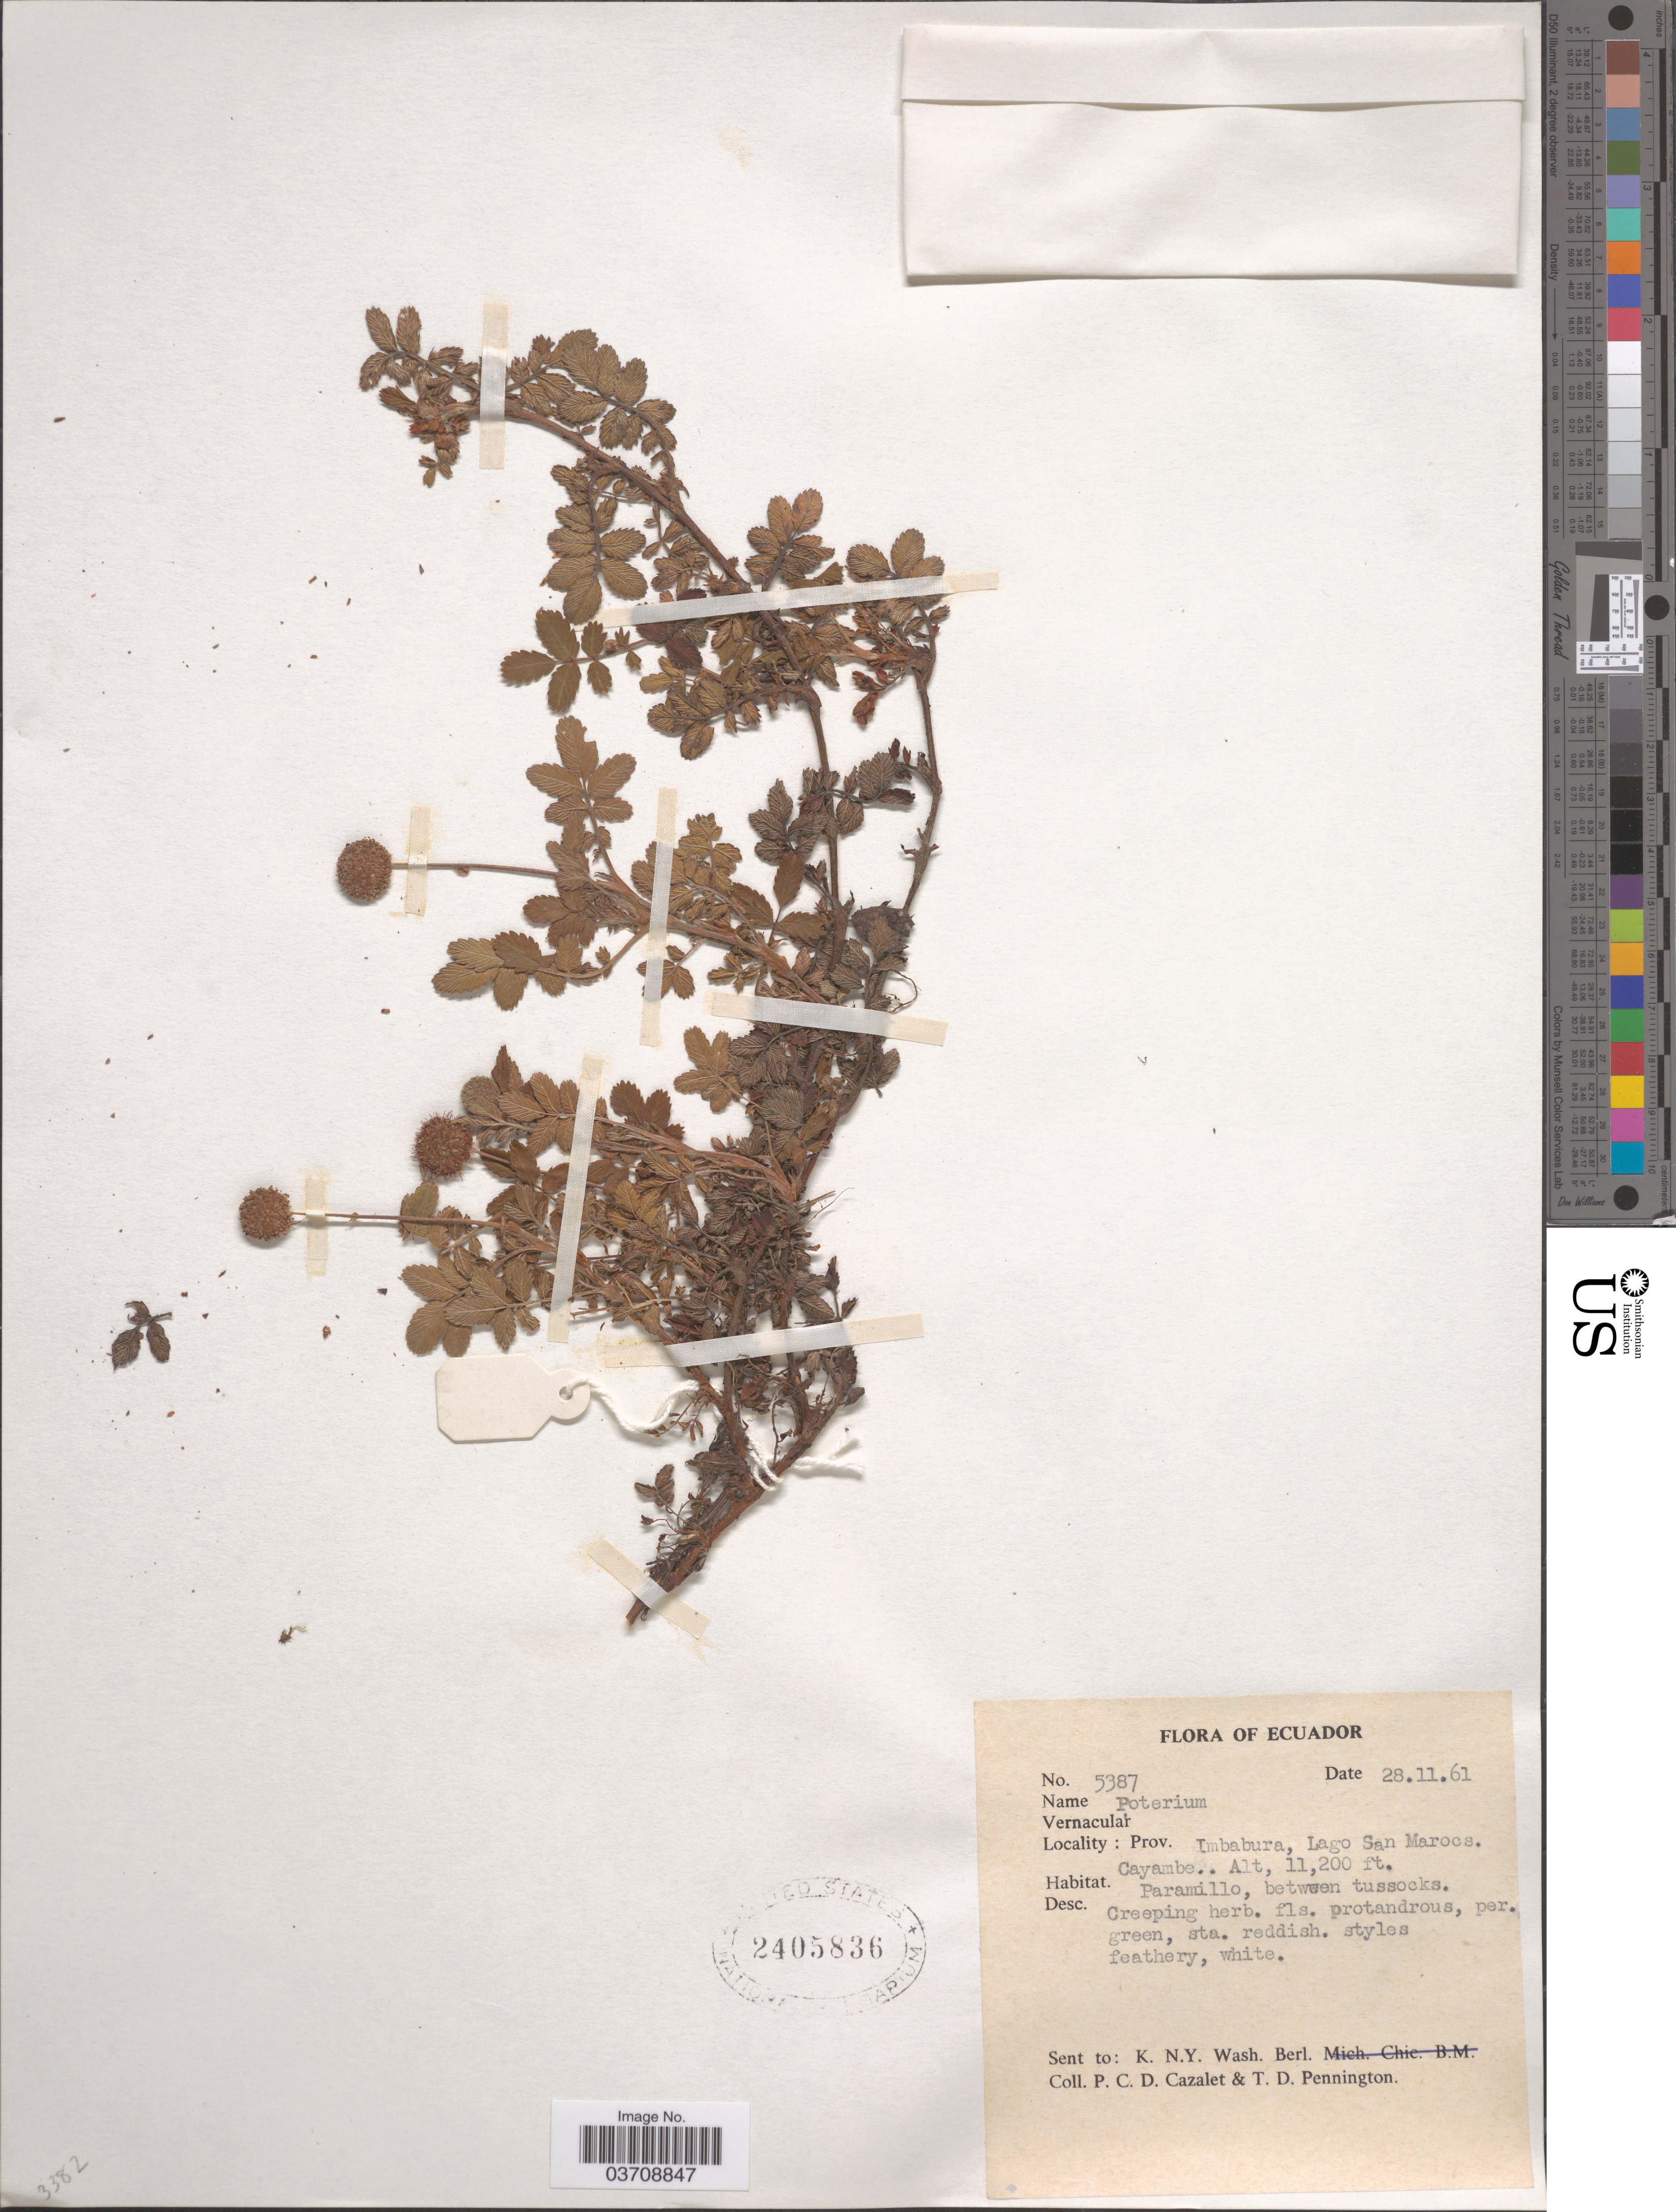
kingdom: Plantae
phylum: Tracheophyta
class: Magnoliopsida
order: Rosales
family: Rosaceae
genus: Acaena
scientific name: Acaena ovalifolia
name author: Ruiz & Pav.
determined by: Strong, Mark T., (BOT), Smithsonian Institution - National Museum of Natural History (UNITED STATES)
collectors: P. C. D. Cazalet & T. D. Pennington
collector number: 5387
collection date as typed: Transcribed d/m/y: 28/11/61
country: Ecuador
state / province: Imbabura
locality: Lago San Marocs, Cayambe.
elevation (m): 3414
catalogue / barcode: US 2405836